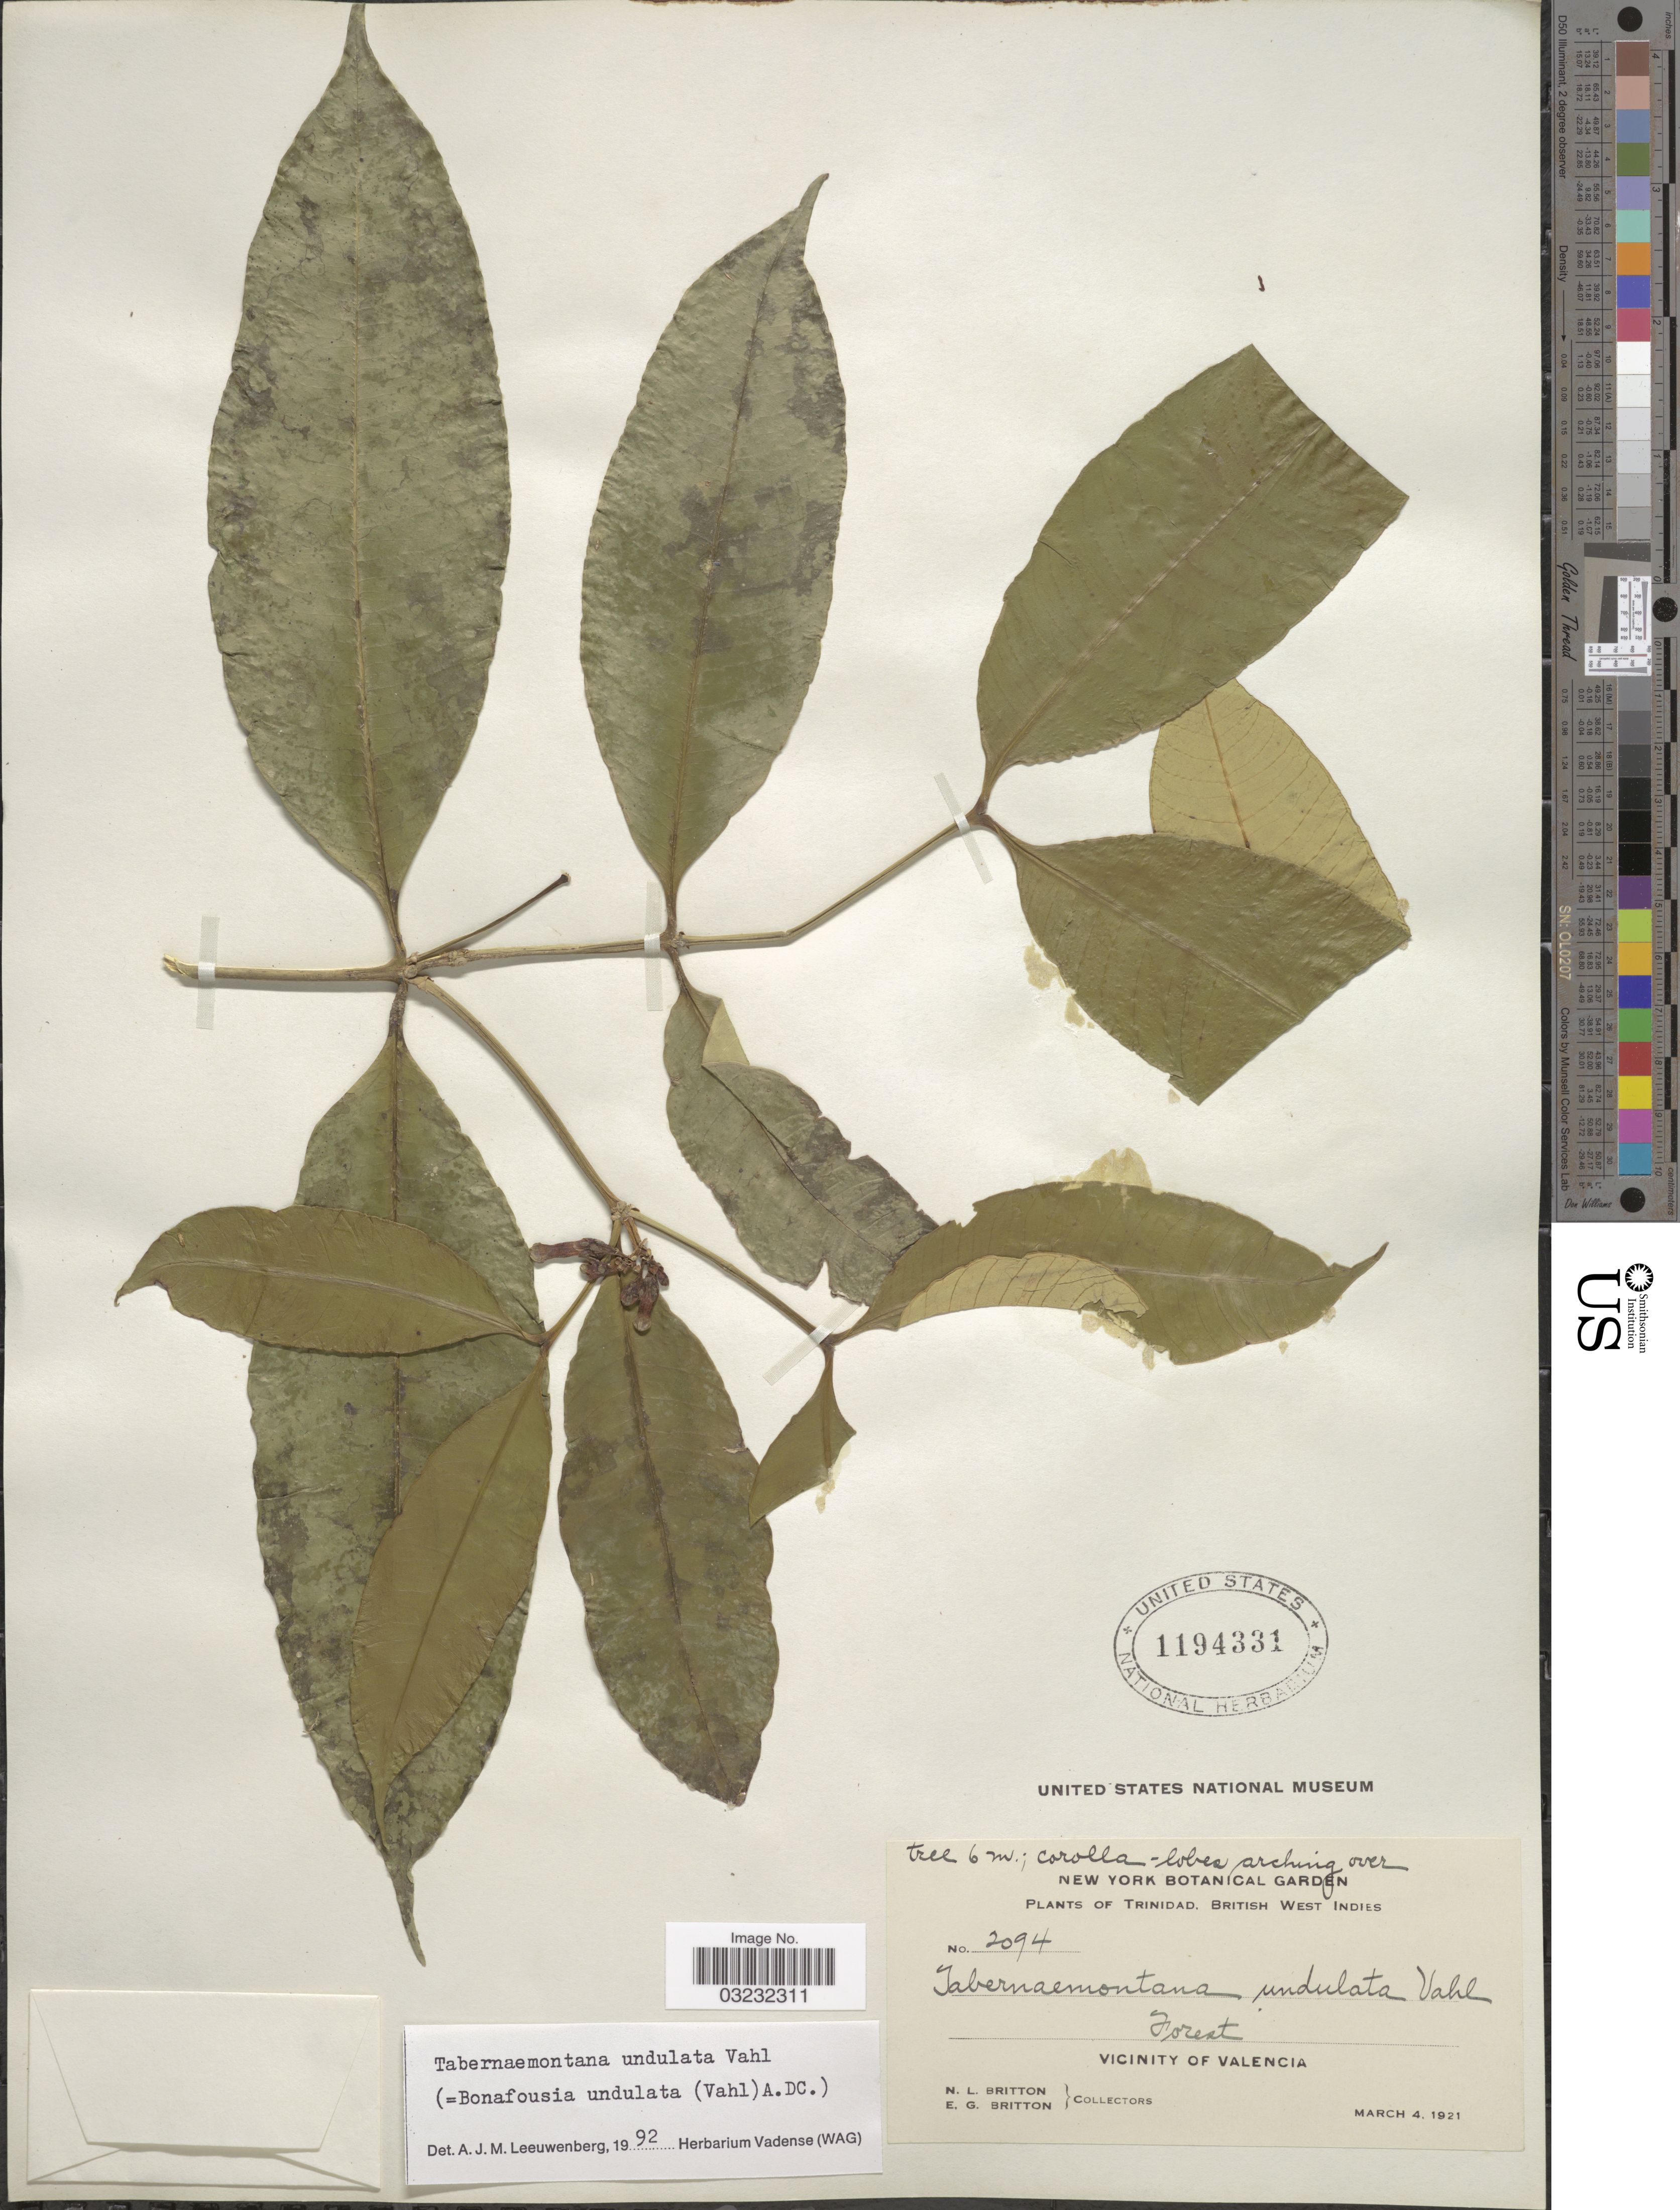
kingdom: Plantae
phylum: Tracheophyta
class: Magnoliopsida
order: Gentianales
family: Apocynaceae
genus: Tabernaemontana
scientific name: Tabernaemontana undulata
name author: Vahl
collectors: N. Britton & E. G. Britton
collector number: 2094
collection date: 1921-03-04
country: Trinidad and Tobago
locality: Trinidad, British West Indies, Vicinity of Valencia.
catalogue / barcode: US 1194331